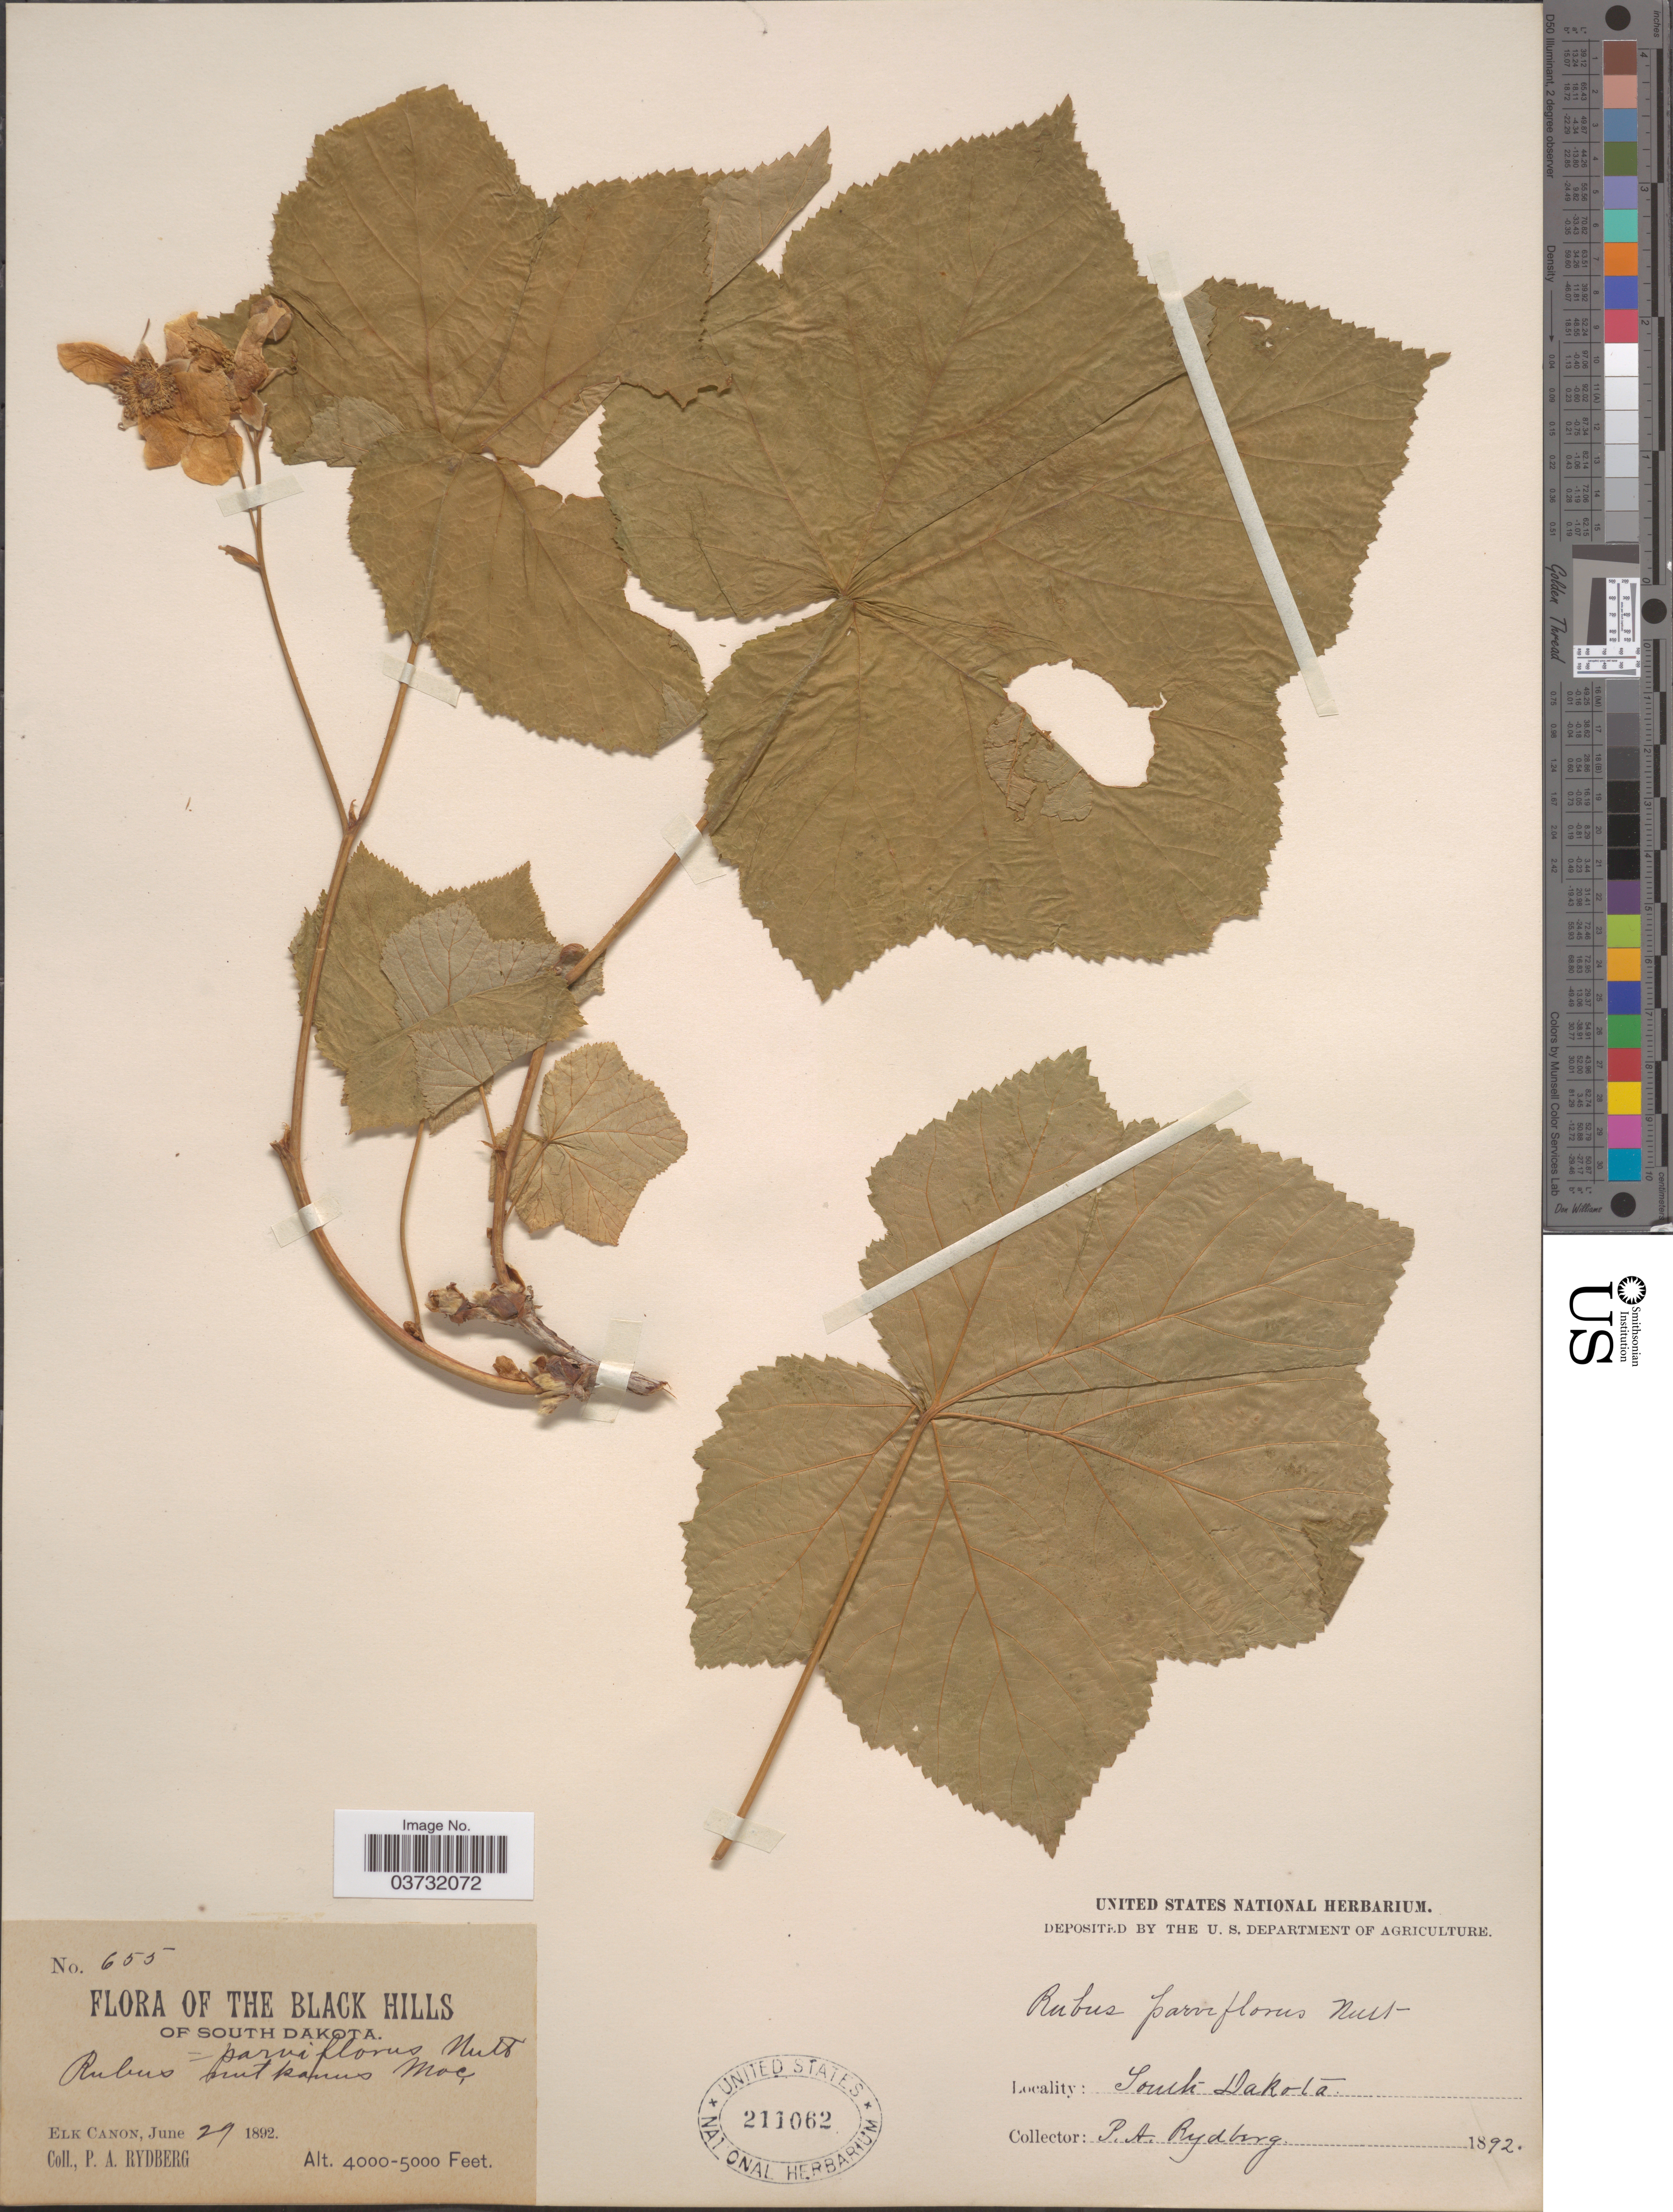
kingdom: Plantae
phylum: Tracheophyta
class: Magnoliopsida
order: Rosales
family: Rosaceae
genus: Rubus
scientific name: Rubus parviflorus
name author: Nutt.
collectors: P. A. Rydberg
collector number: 655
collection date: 1892-06-29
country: United States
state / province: South Dakota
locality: The Black Hills. Elk Canon.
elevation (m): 1219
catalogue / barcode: US 211062